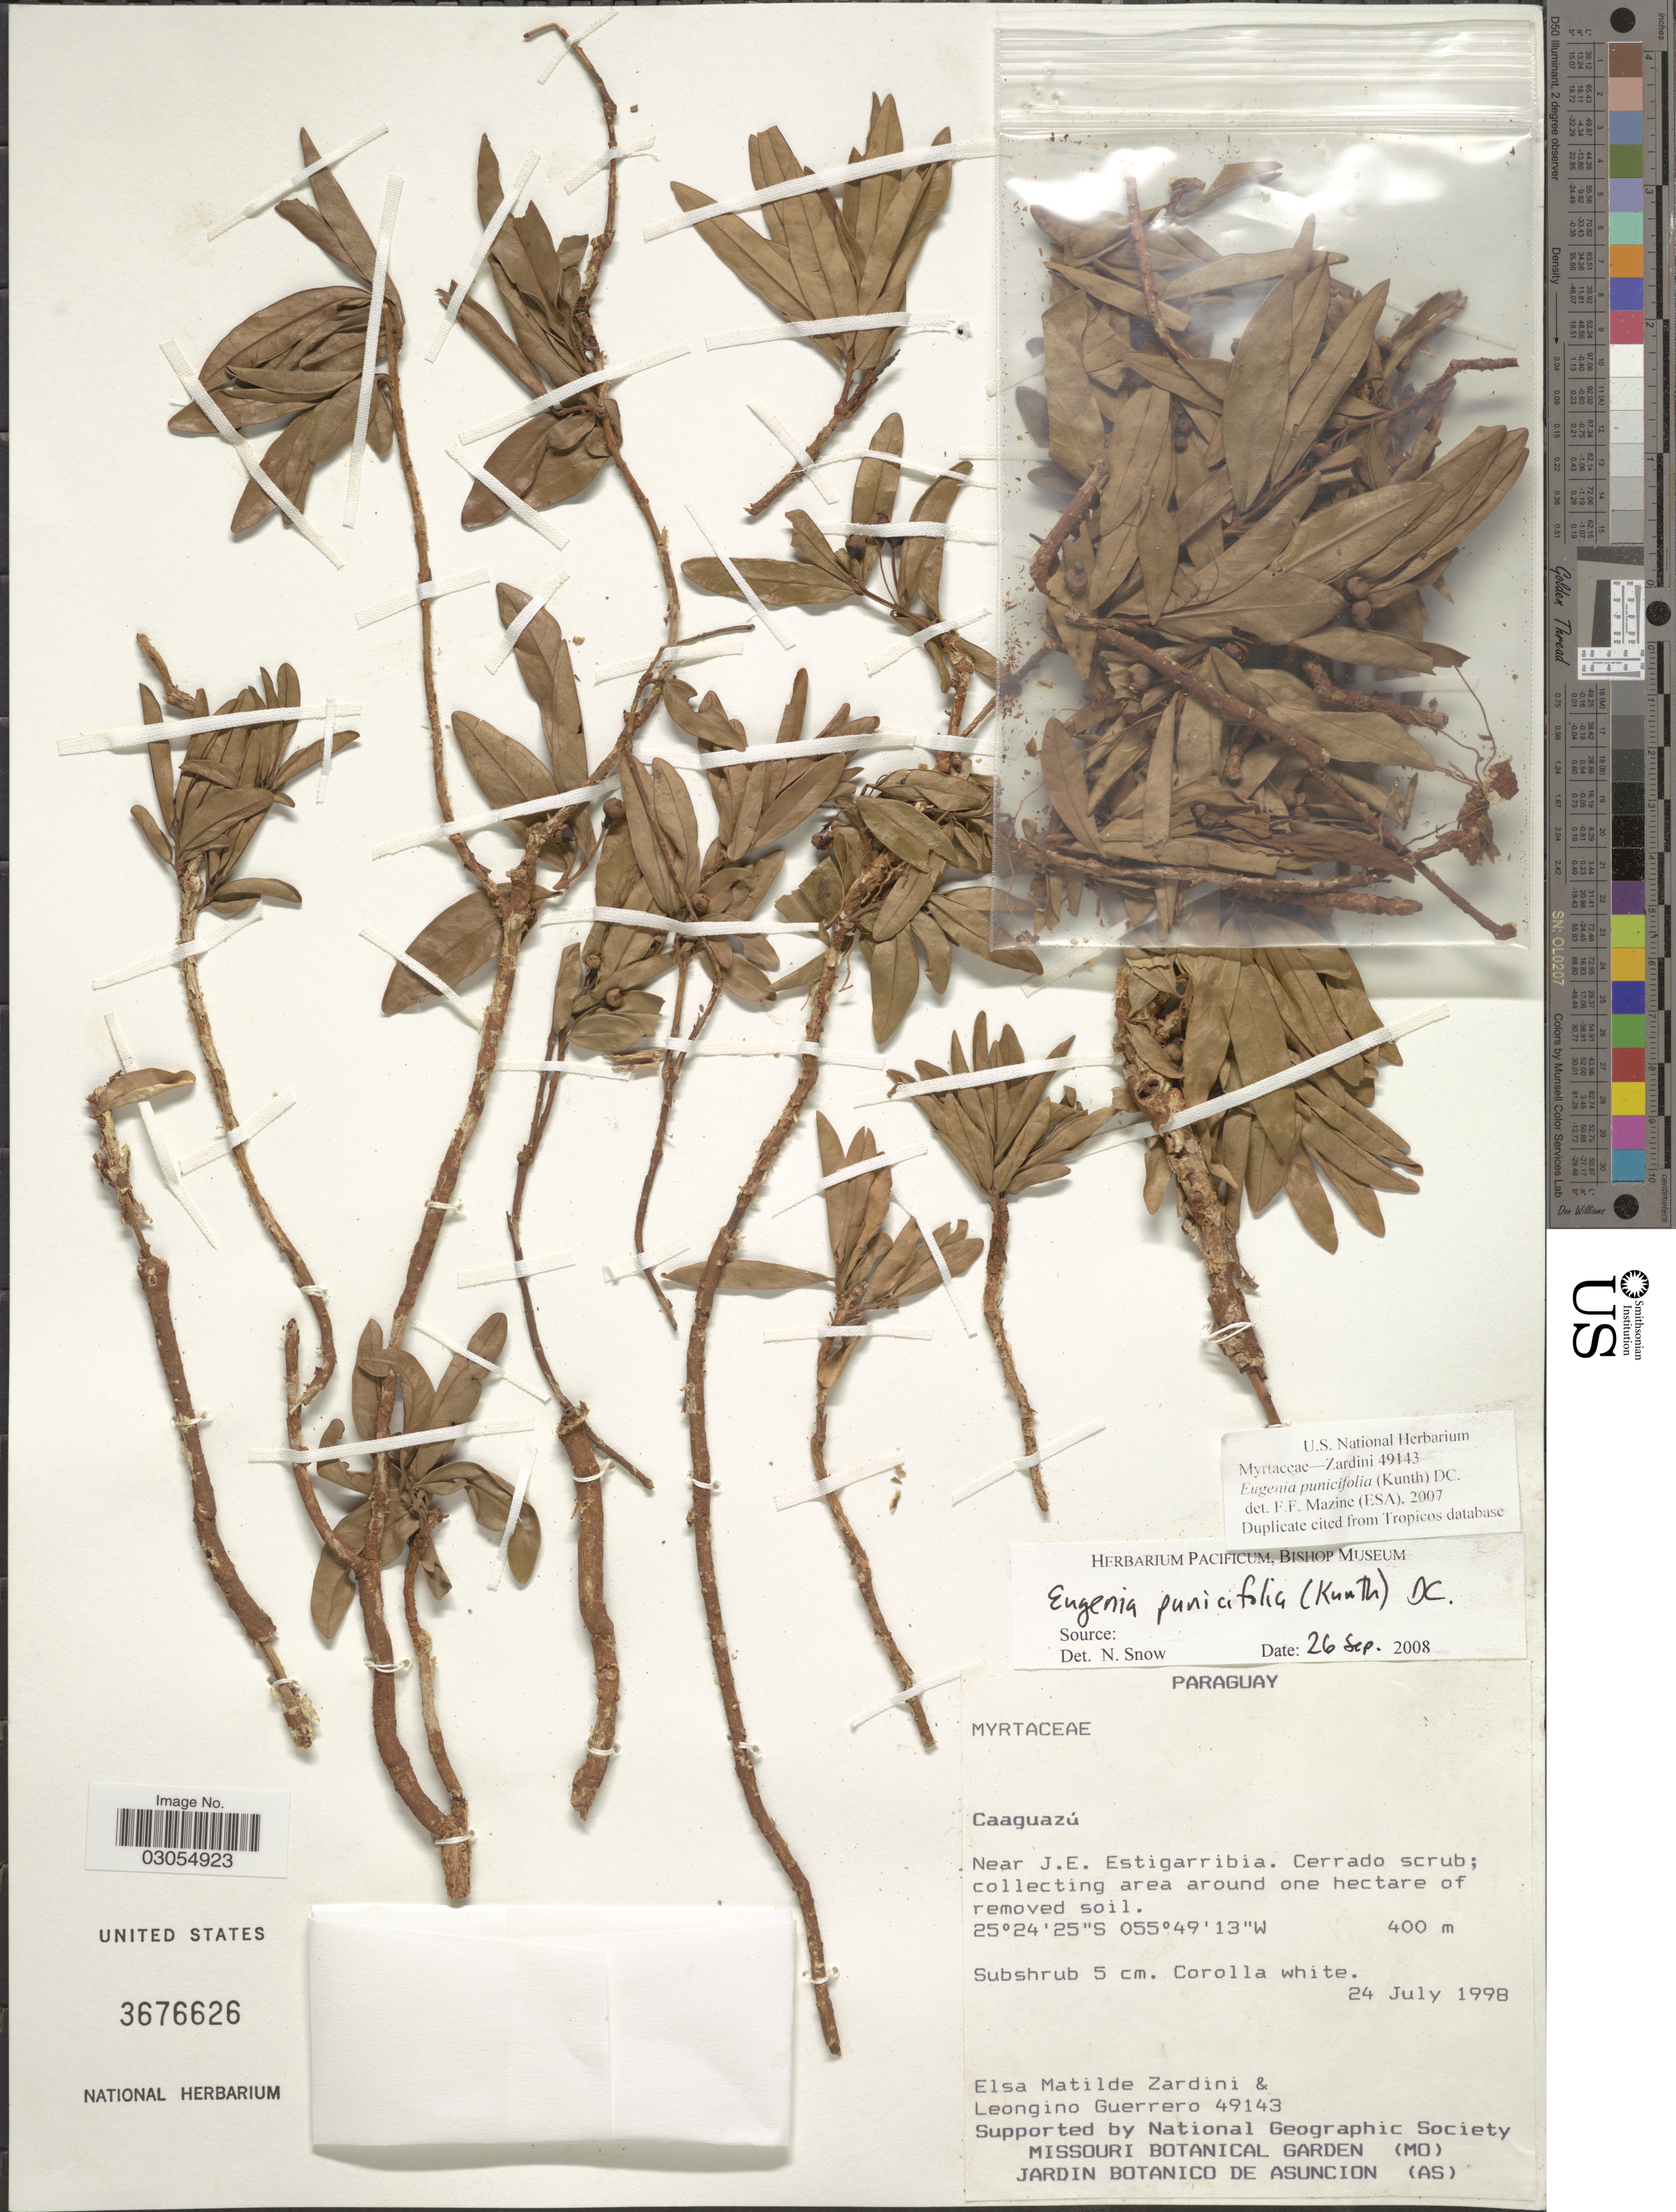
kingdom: Plantae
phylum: Tracheophyta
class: Magnoliopsida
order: Myrtales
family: Myrtaceae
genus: Eugenia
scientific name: Eugenia punicifolia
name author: (Kunth) DC.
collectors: E. M. Zardini & L. Guerrero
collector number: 49143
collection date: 1998-07-24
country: Paraguay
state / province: Caaguazu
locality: Near J. E. Estigarribia.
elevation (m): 400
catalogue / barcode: US 3676626